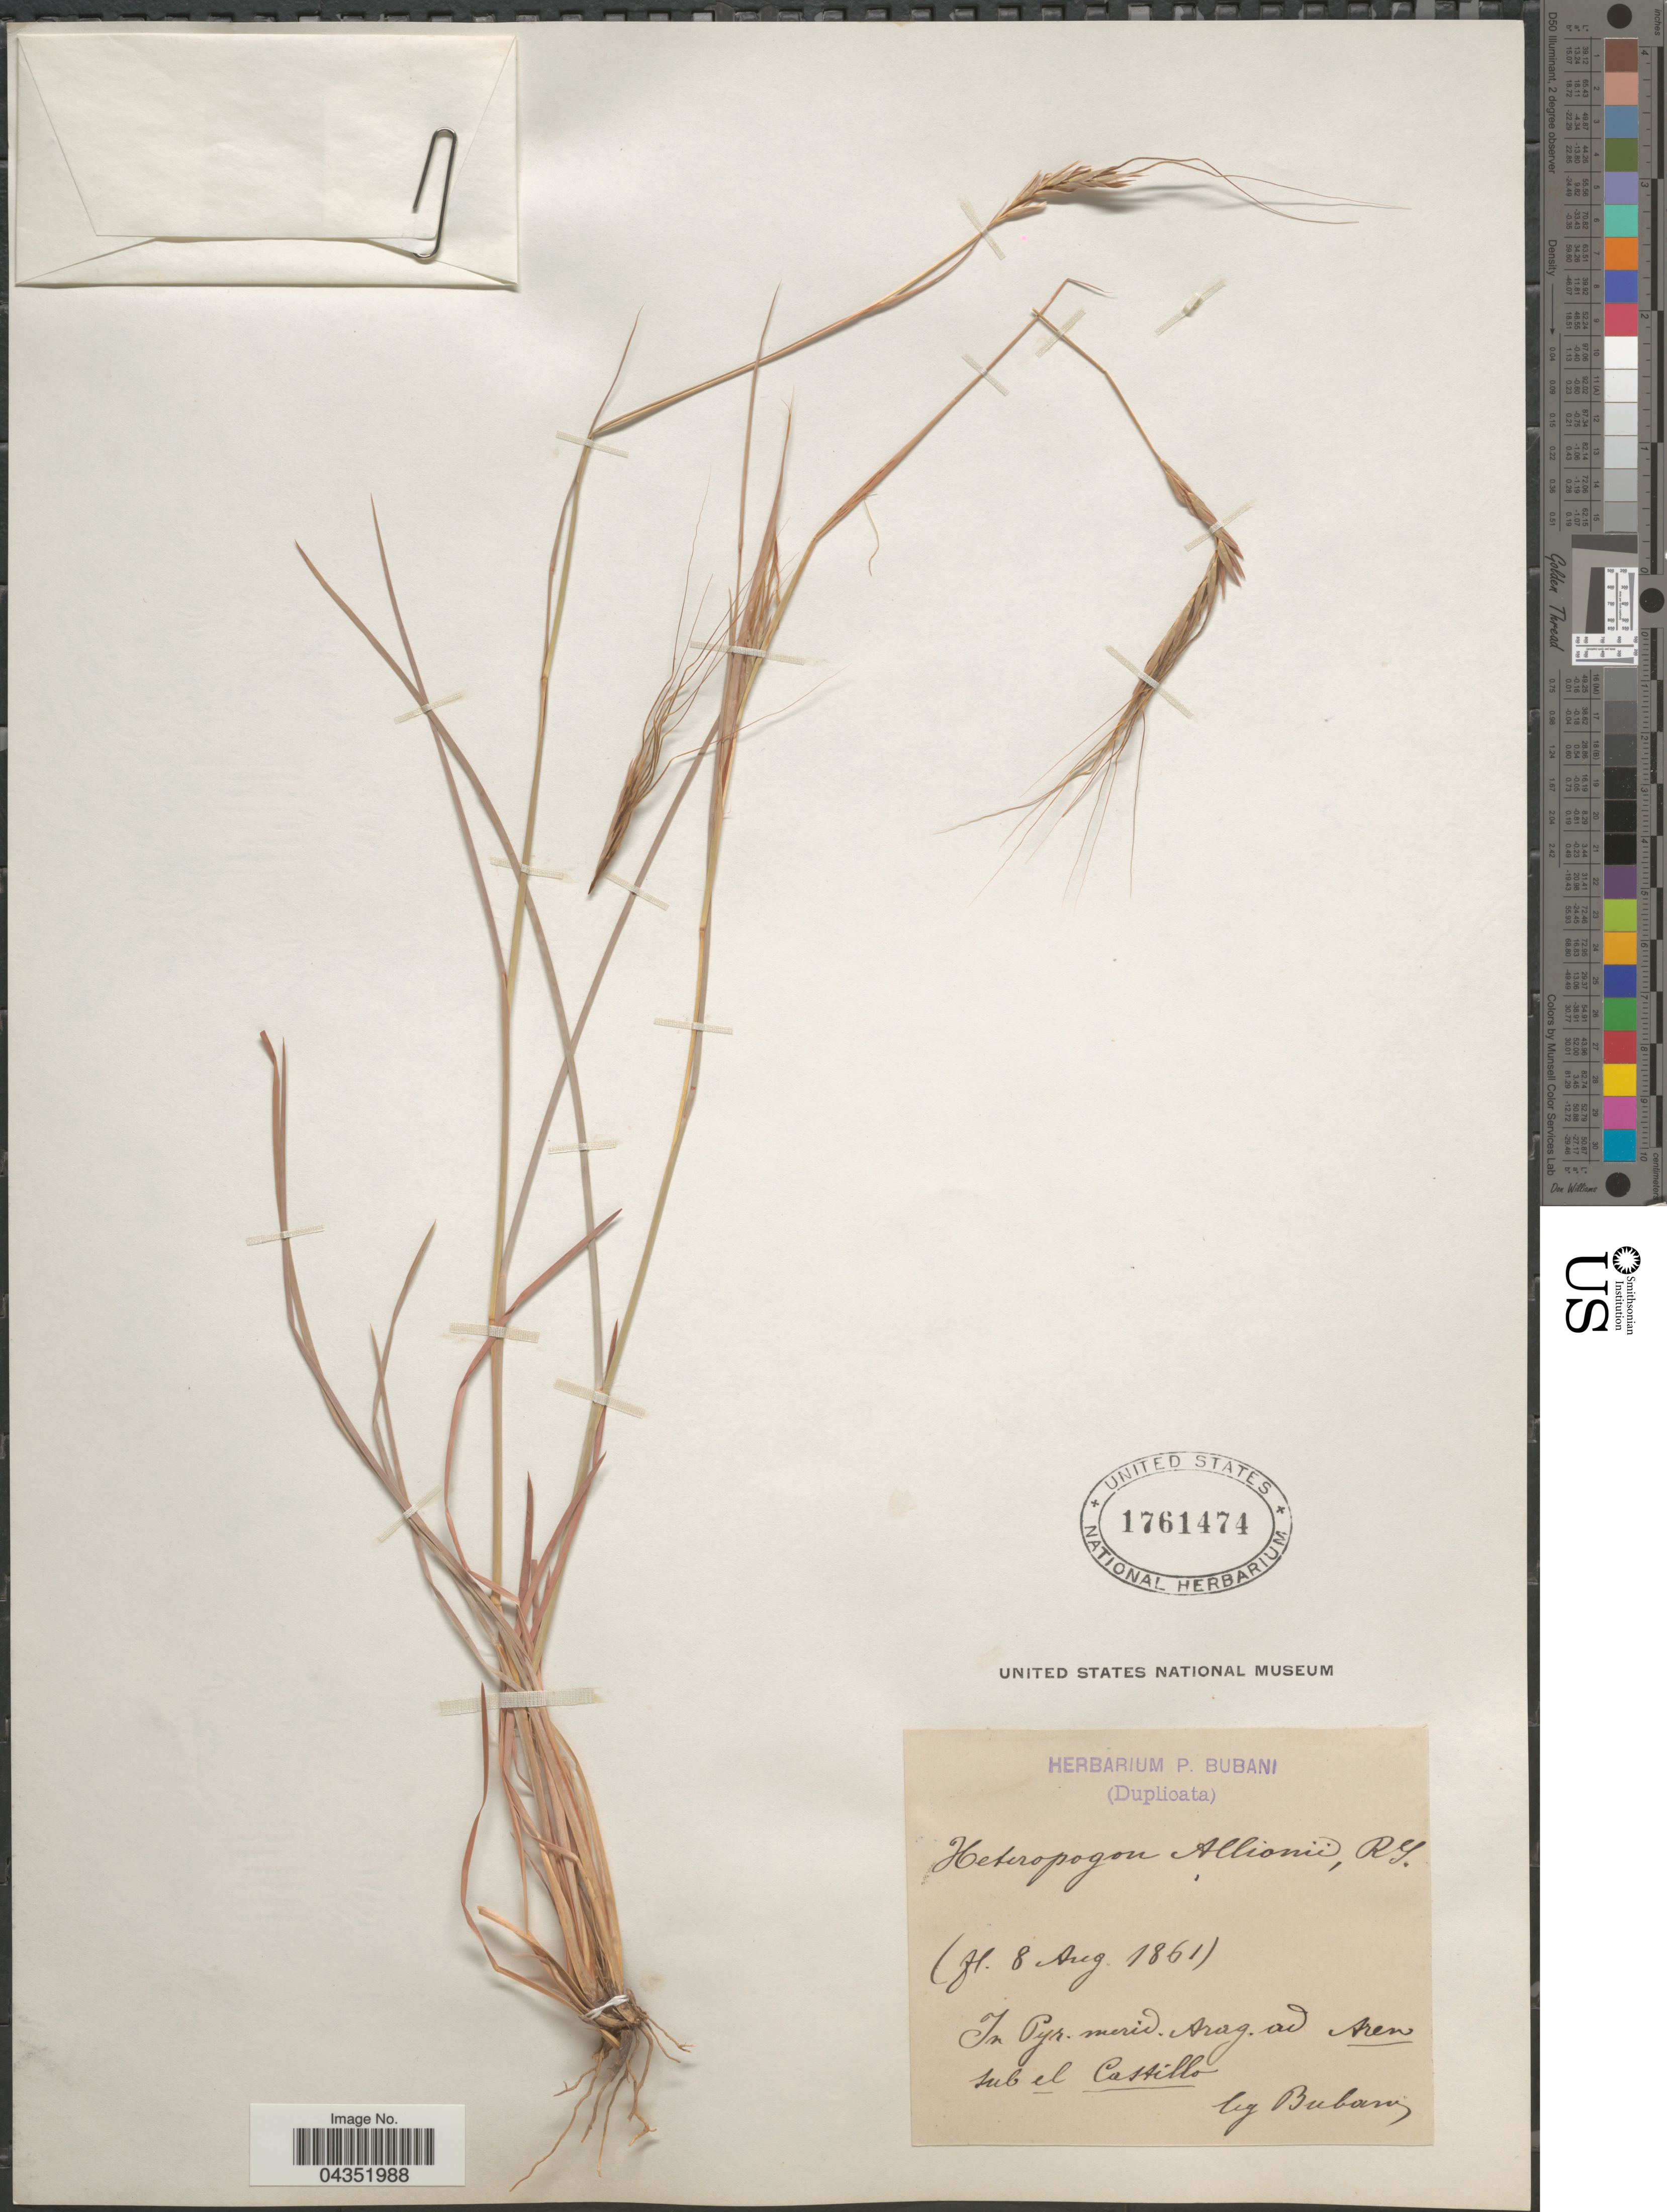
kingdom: Plantae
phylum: Tracheophyta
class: Liliopsida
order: Poales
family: Poaceae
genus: Heteropogon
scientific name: Heteropogon contortus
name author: (L.) P. Beauv. ex Roem. & Schult.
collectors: Bubany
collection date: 1861-08-08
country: Spain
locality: In Pyr-merid. Arag ad Aren sub el Castillo.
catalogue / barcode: US 1761474